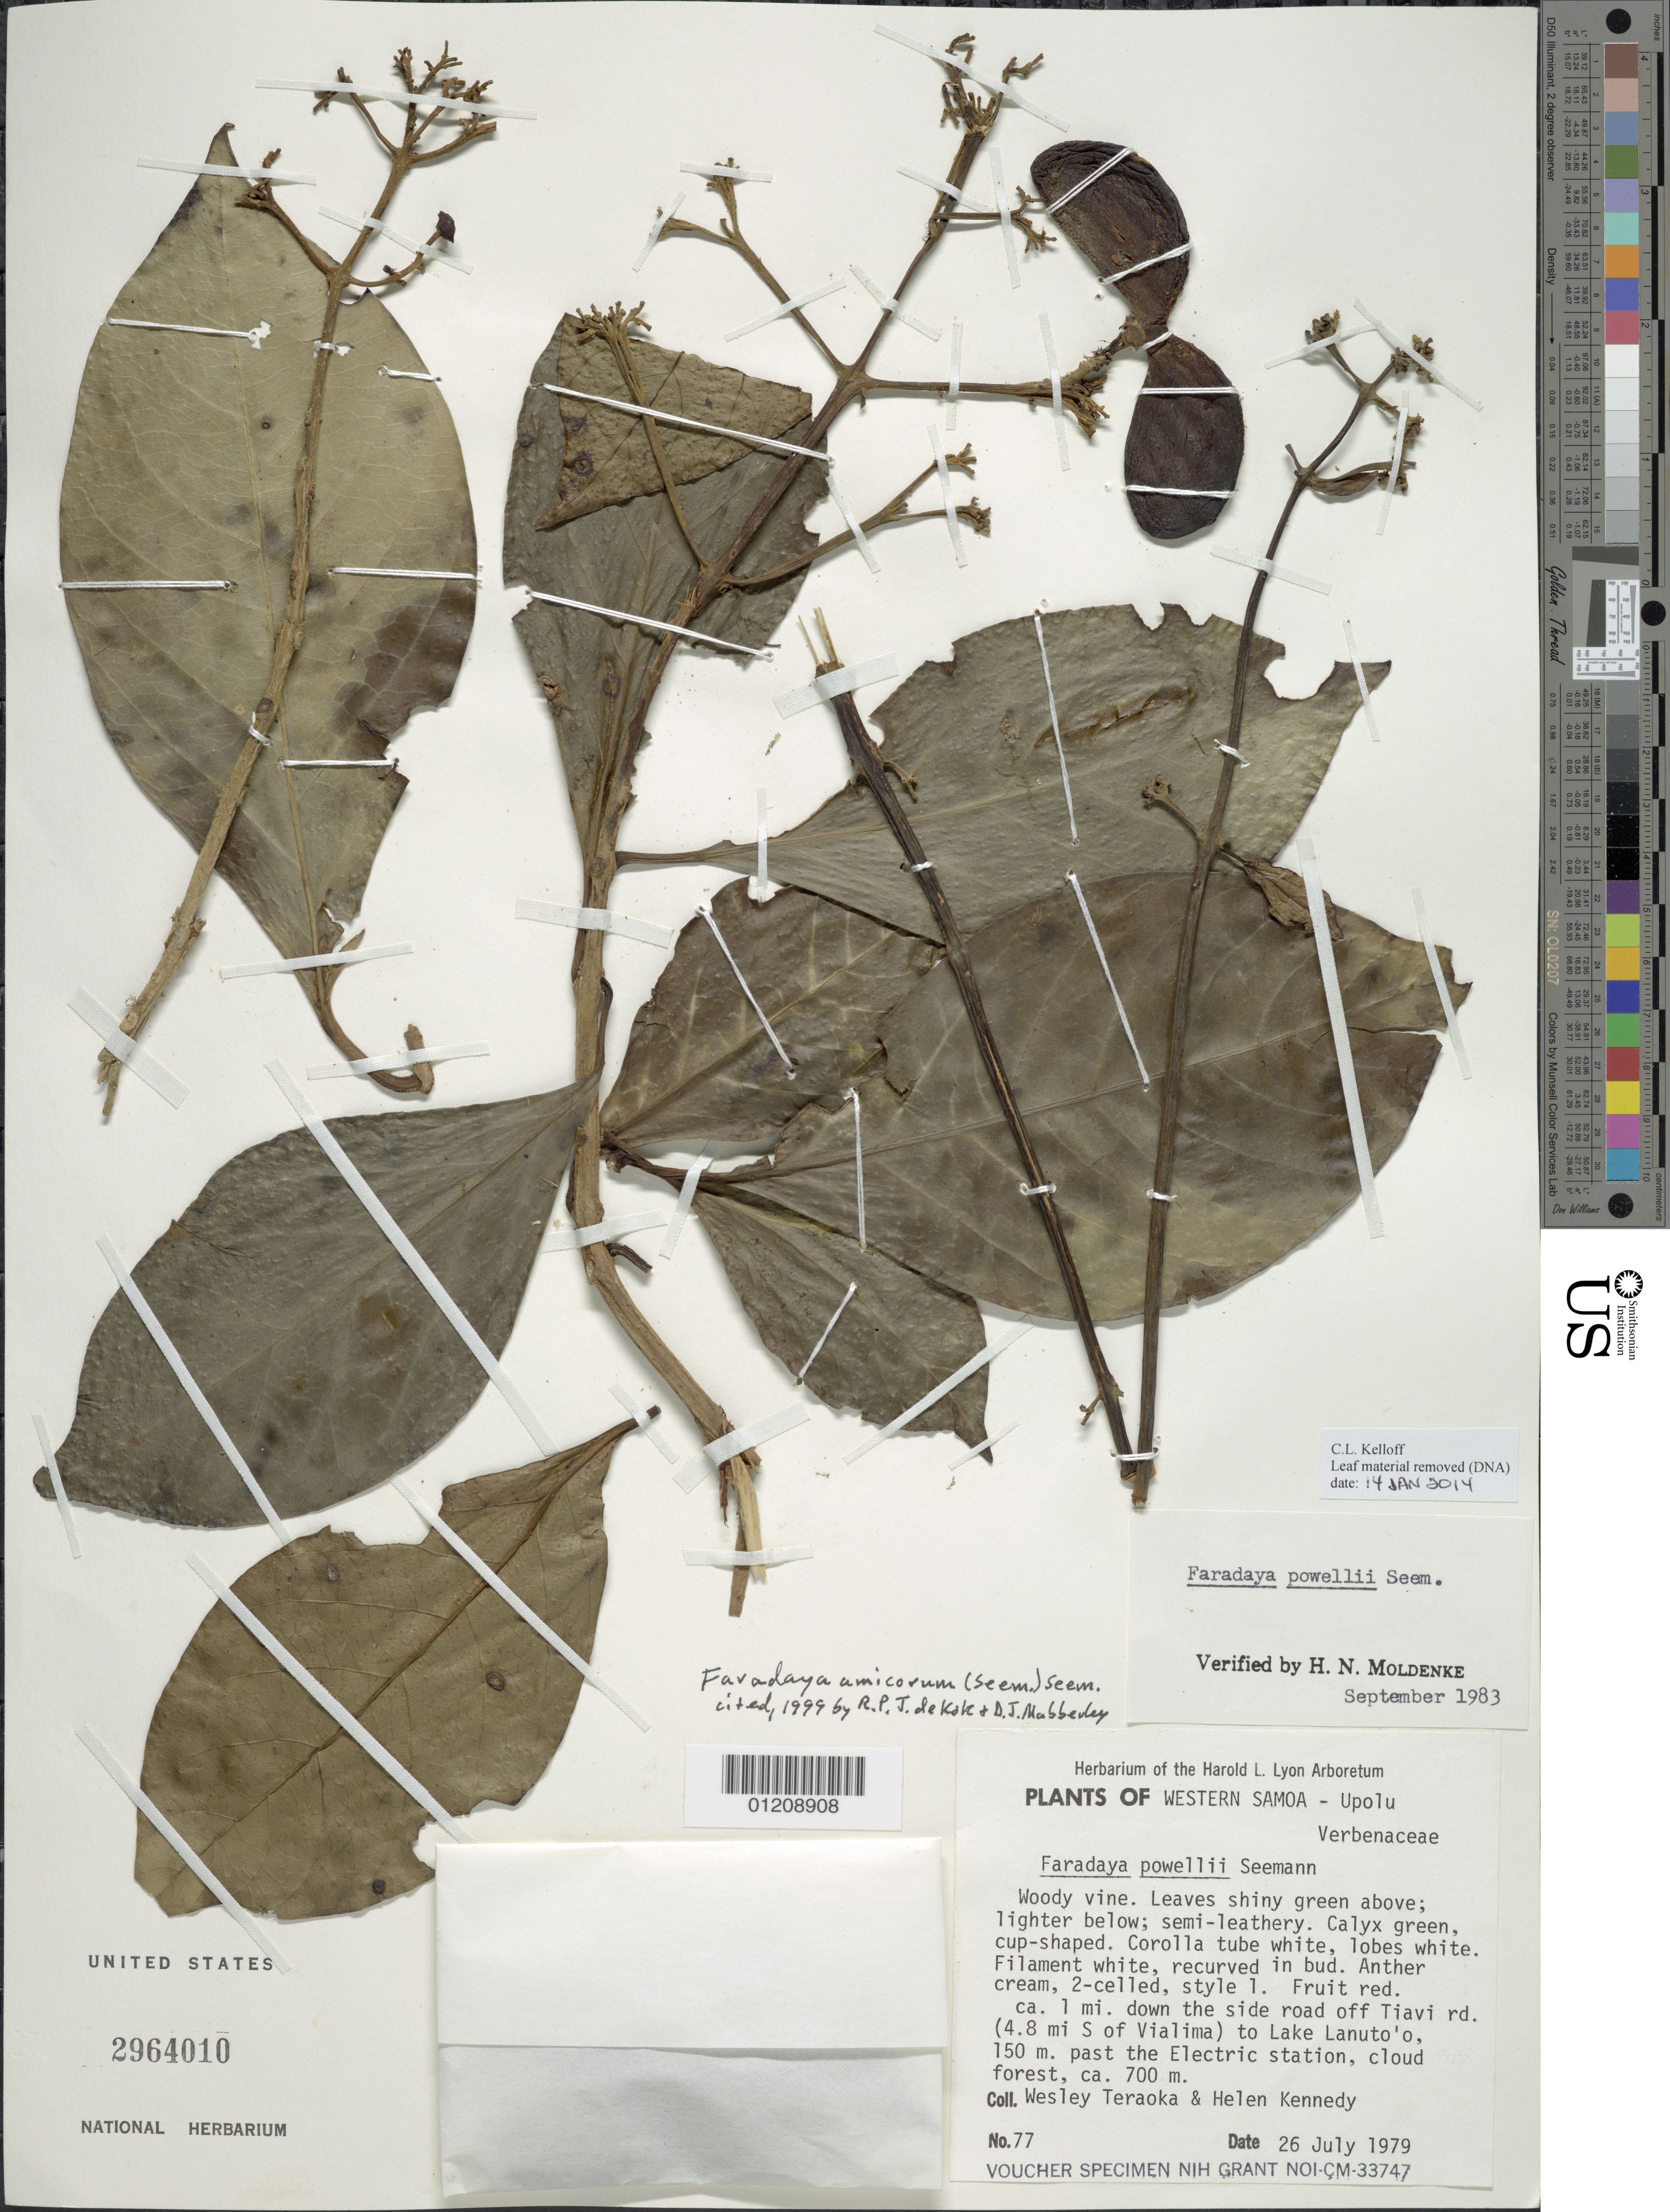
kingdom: Plantae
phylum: Tracheophyta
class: Magnoliopsida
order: Lamiales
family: Lamiaceae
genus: Faradaya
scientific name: Faradaya amicorum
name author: (Seem.) Seem.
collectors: W. Teraoka & H. Kennedy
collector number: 77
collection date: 1979-07-26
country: Samoa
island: Upolu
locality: Ca. 1 mi down the side road of Tiavi Rd. (4.8 mi S of Vialima) to Lake Lanuto'o, 150 m past the Electric station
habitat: cloud forest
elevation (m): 700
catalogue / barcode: US 2964019